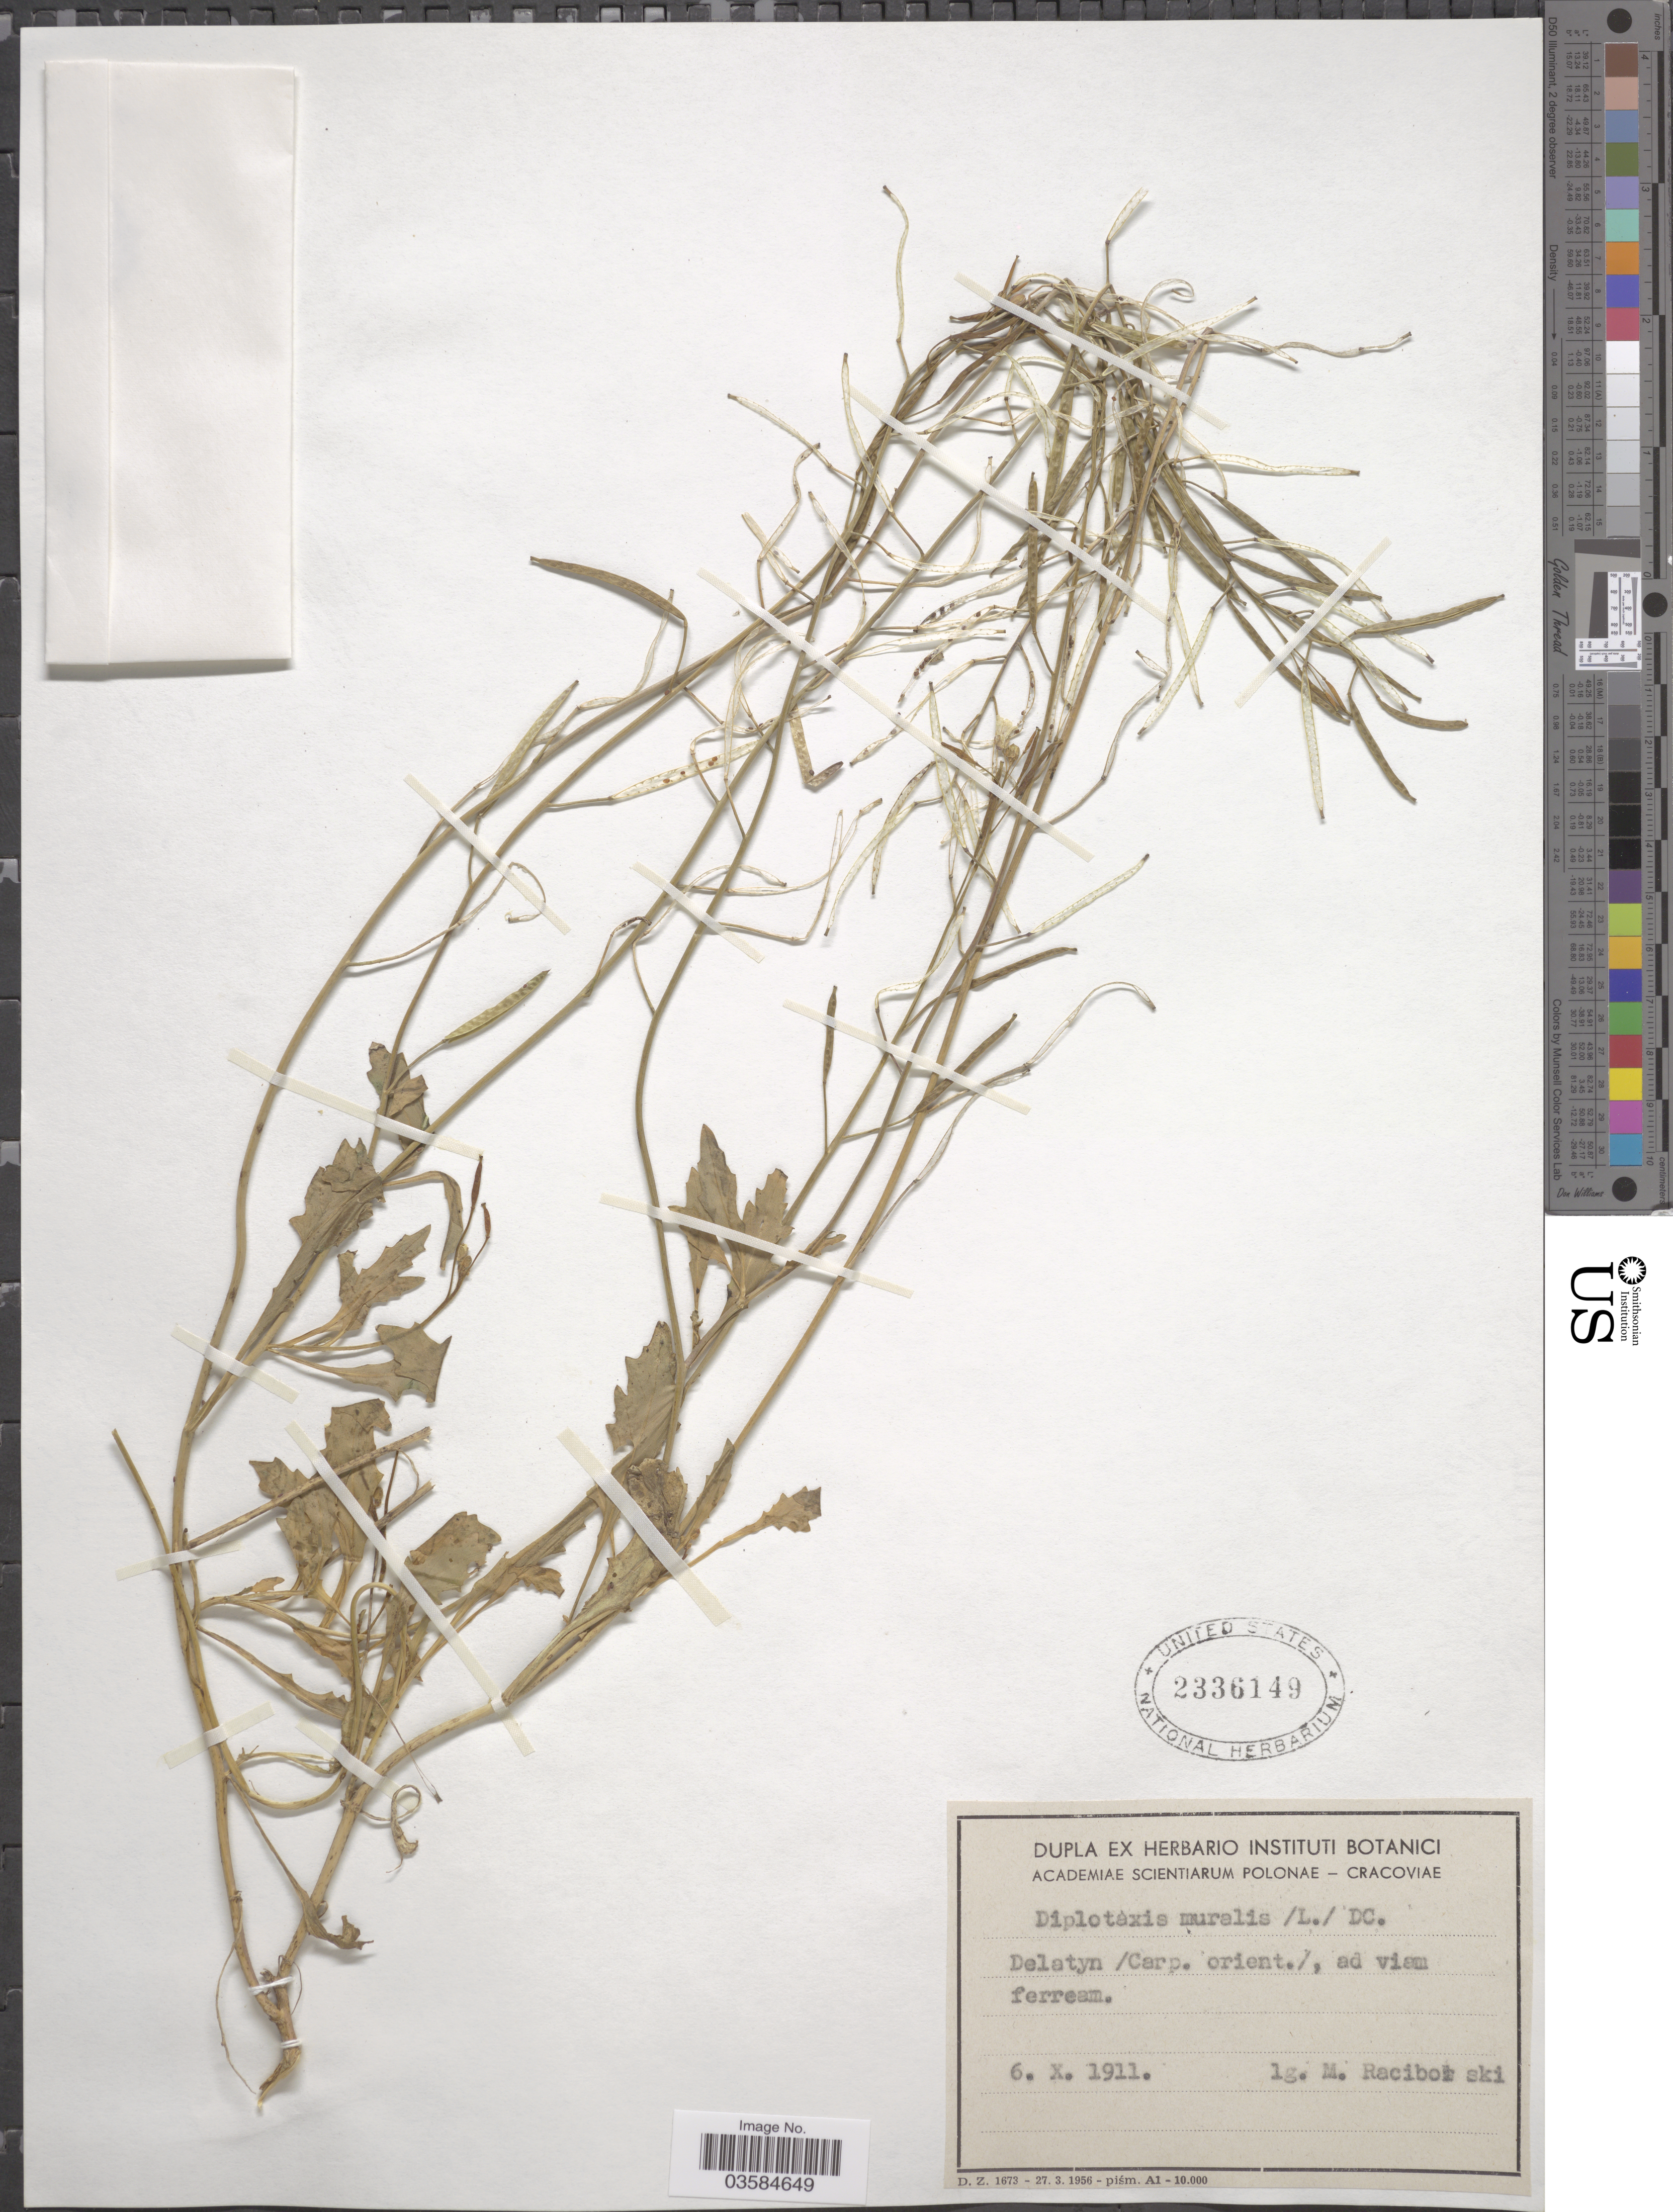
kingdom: Plantae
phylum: Tracheophyta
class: Magnoliopsida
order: Brassicales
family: Brassicaceae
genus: Diplotaxis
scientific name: Diplotaxis muralis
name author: (L.) DC.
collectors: M. Raciborski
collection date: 1911-10-06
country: Ukraine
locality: Delatyn/Carp. orient./, ad viam ferream.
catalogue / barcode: US 2336149